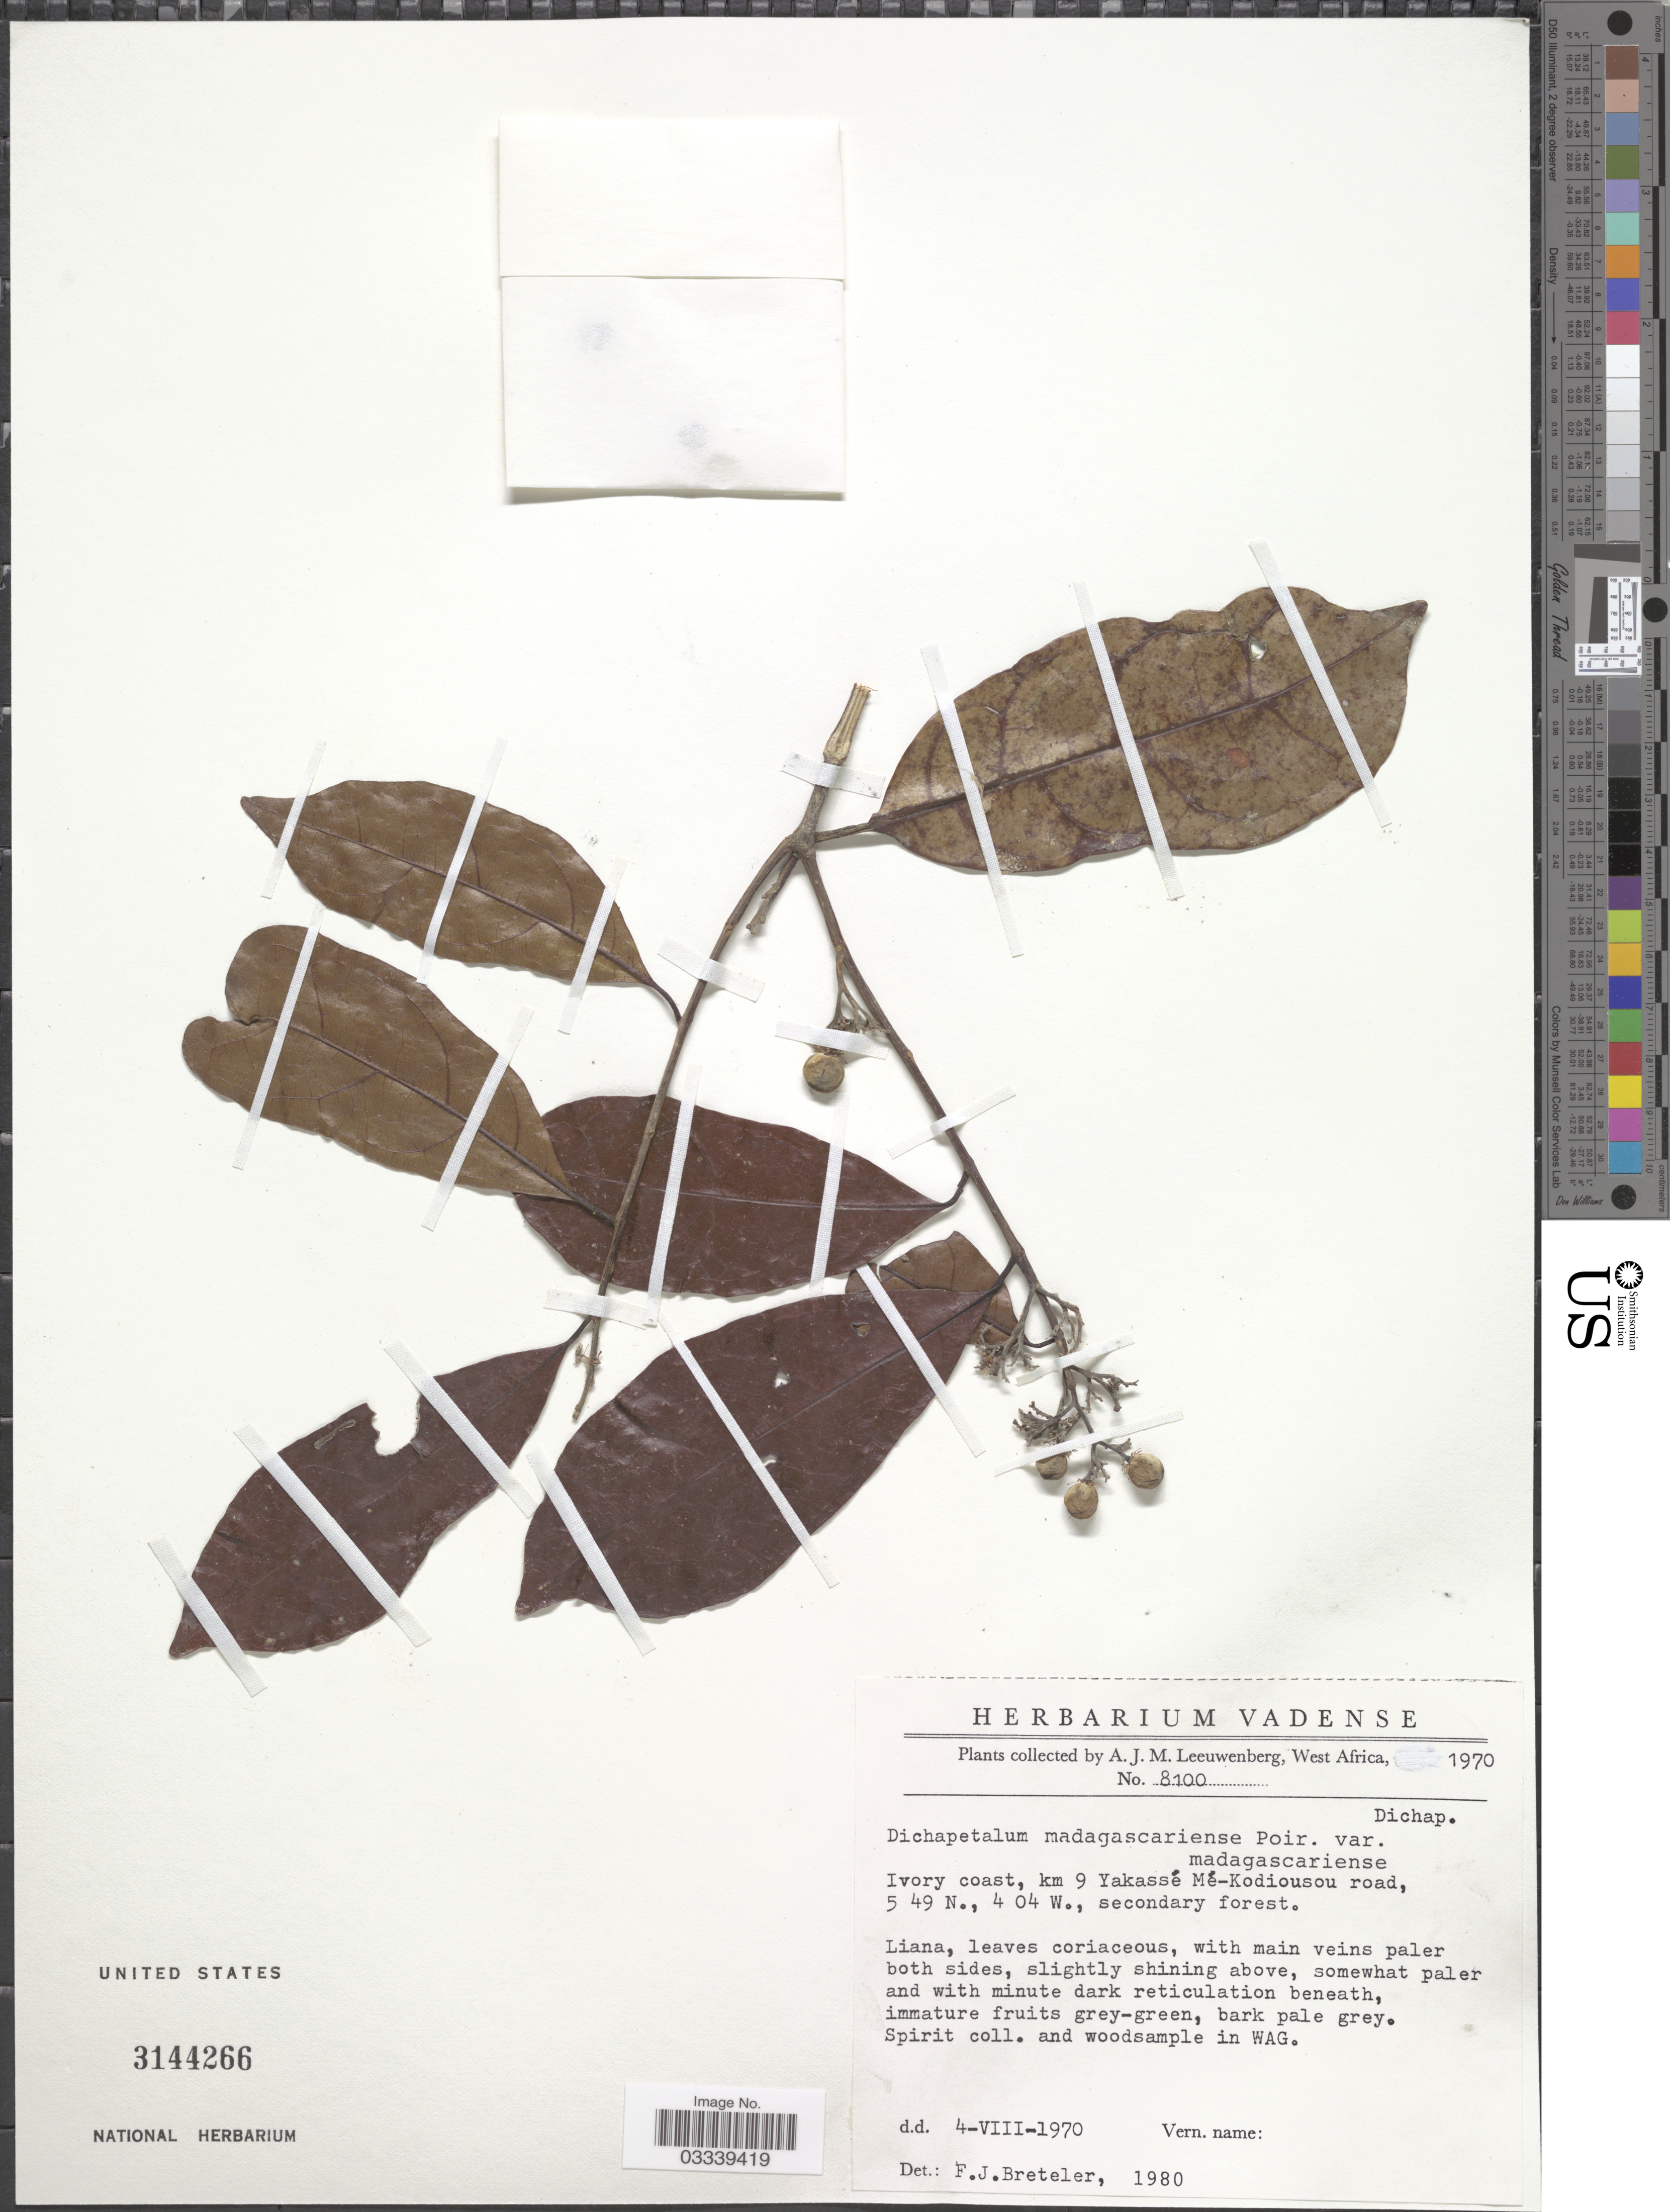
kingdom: Plantae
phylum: Tracheophyta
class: Magnoliopsida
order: Malpighiales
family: Dichapetalaceae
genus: Dichapetalum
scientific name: Dichapetalum madagascariense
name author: Poir.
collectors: A. J. M. Leeuwenberg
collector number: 8100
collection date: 1970-08-04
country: Ivory Coast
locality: Km 9 Yakassé Mé-Kodiousou road.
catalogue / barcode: US 3144266